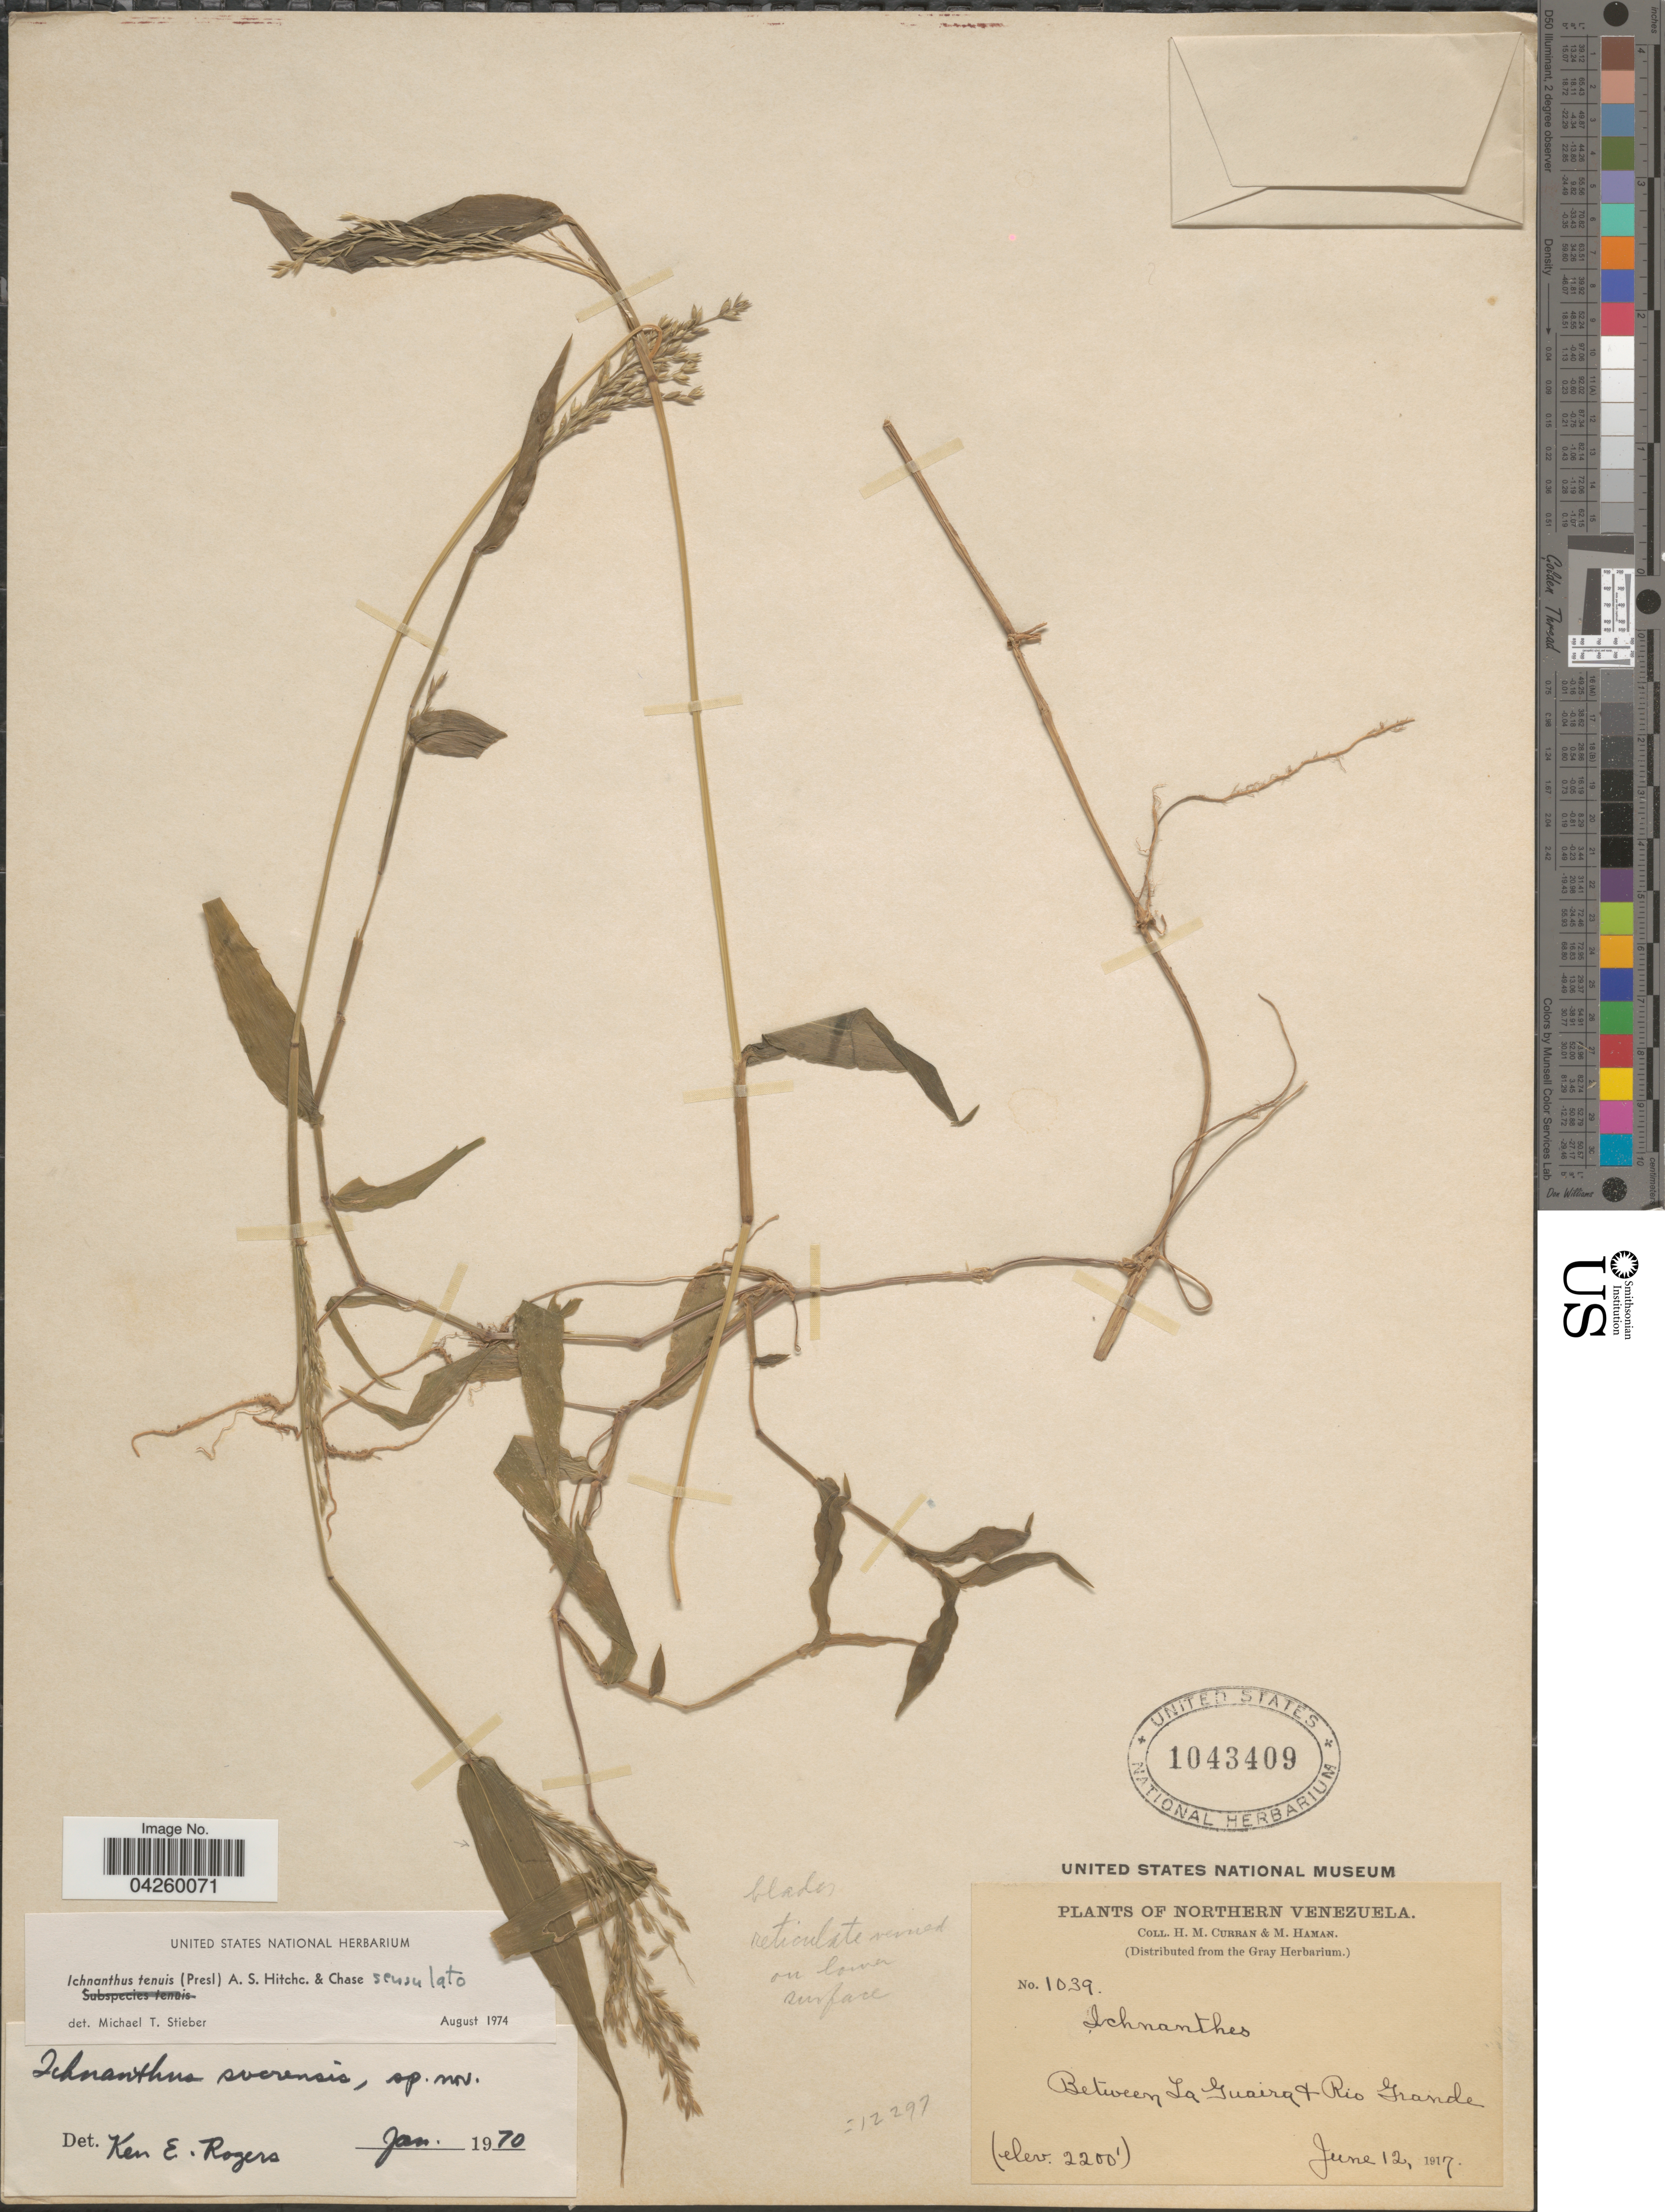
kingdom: Plantae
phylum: Tracheophyta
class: Liliopsida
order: Poales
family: Poaceae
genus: Ichnanthus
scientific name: Ichnanthus tenuis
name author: (J. Presl) Hitchc. & Chase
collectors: H. M. Curran & M. Haman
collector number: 1039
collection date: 1917-06-12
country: Venezuela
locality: Northern Venezuela. Between La Guaira & Rio Grande.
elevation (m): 671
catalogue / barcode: US 1043409